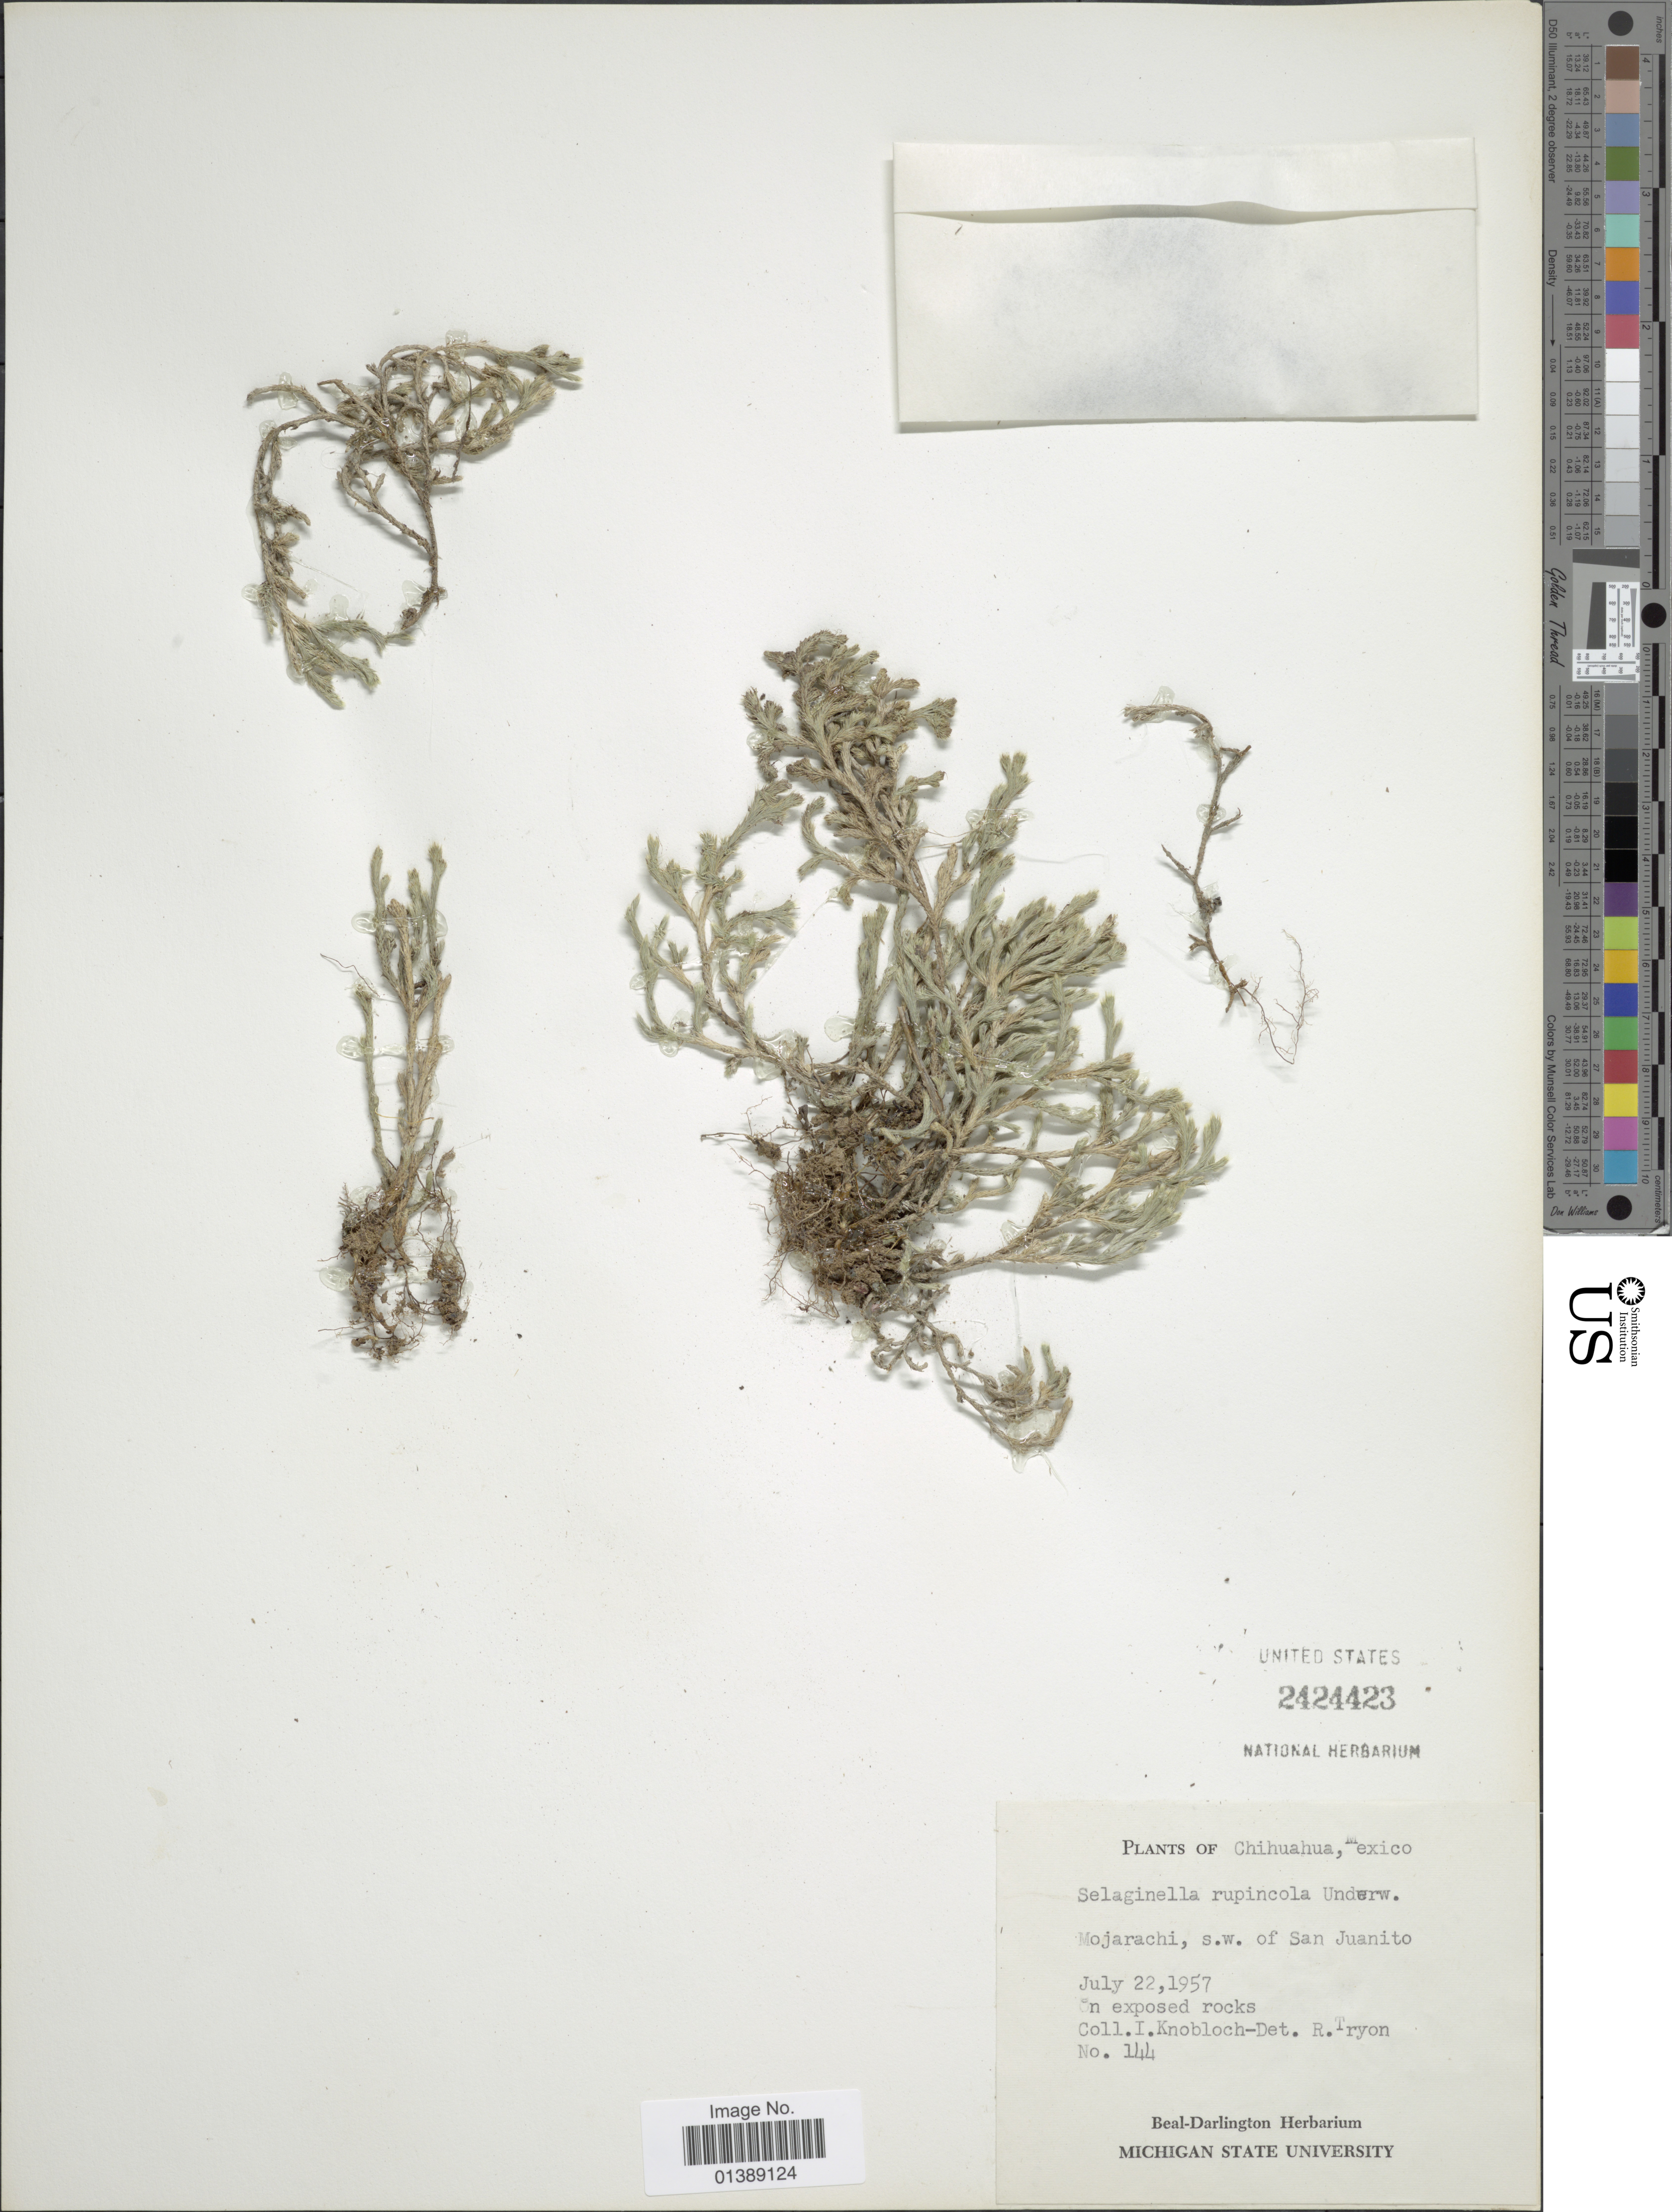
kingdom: Plantae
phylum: Tracheophyta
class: Lycopodiopsida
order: Selaginellales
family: Selaginellaceae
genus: Selaginella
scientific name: Selaginella rupincola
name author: Underw.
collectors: I. W. Knobloch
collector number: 144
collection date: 1957-07-22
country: Mexico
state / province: Chihuahua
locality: Mojarachi, s.w. of San JUanito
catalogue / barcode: US 2424423